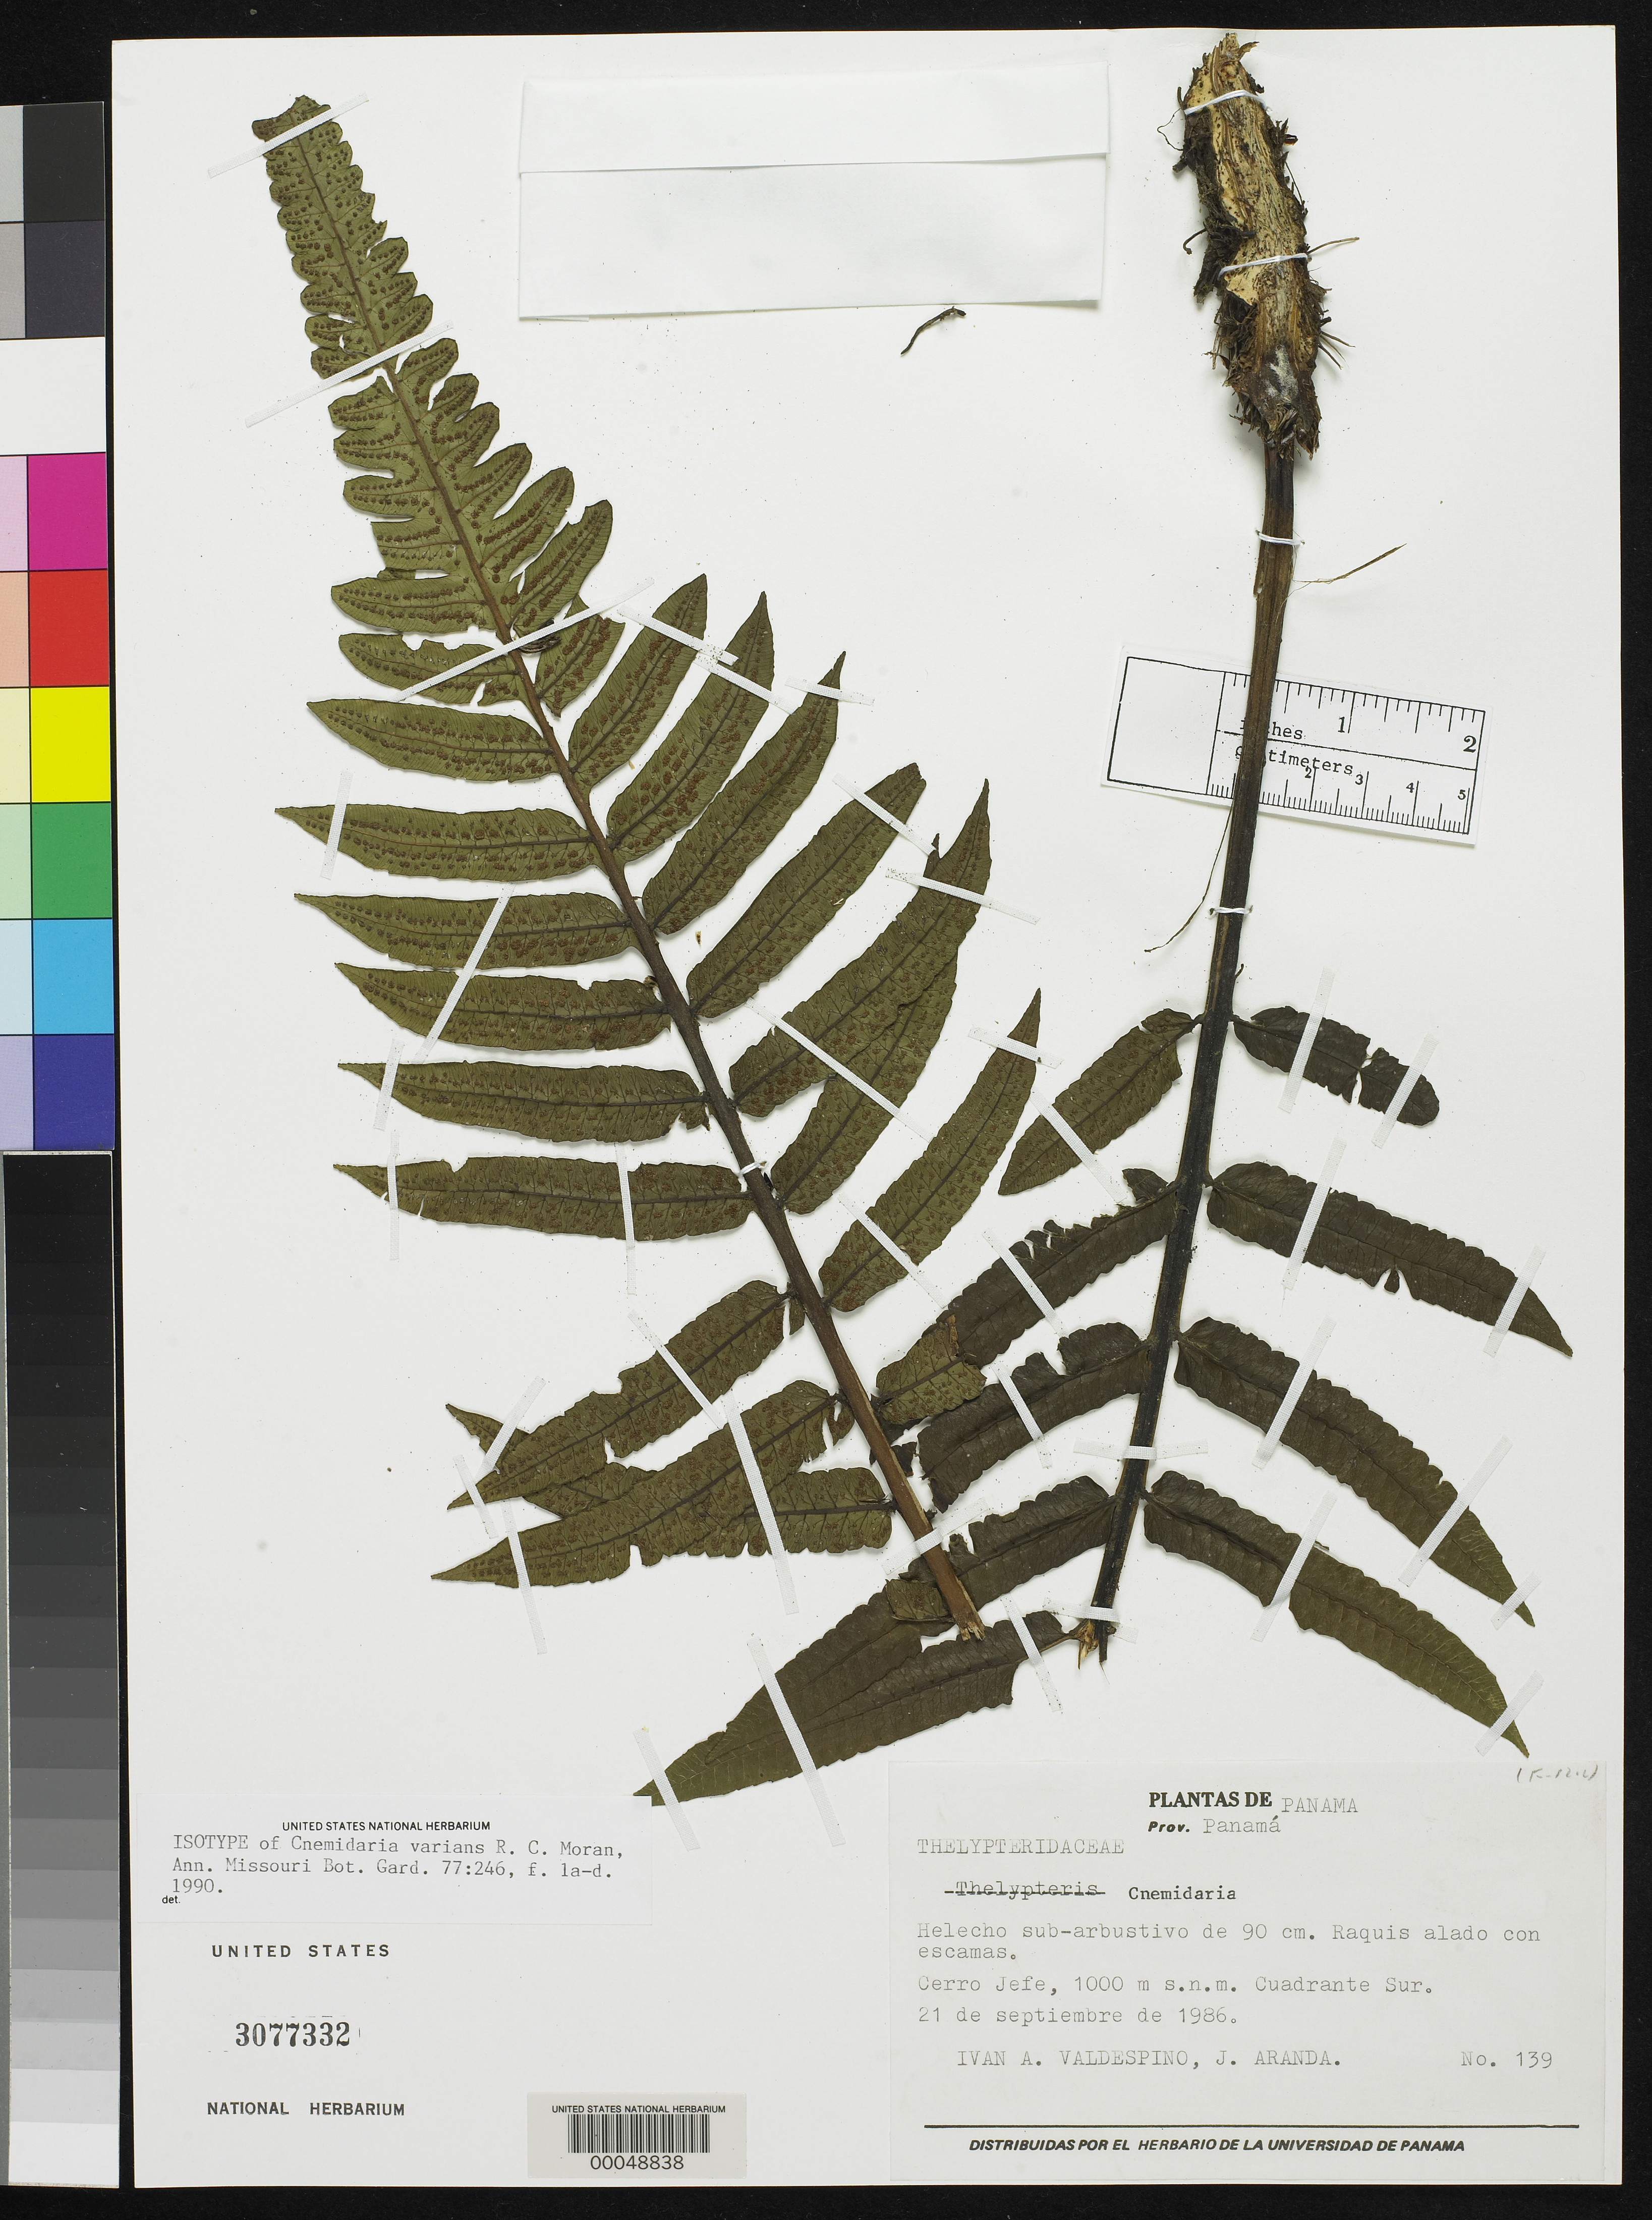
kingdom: Plantae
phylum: Tracheophyta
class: Polypodiopsida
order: Cyatheales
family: Cyatheaceae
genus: Cnemidaria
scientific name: Cnemidaria varians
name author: R.C. Moran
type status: Isotype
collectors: I. A. Valdespino & J. Aranda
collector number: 139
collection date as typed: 21 Sep 1986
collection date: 1986-09-21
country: Panama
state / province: Panamá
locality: Cerro Jafe, S quadrant.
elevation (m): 1000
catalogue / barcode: US 3077332